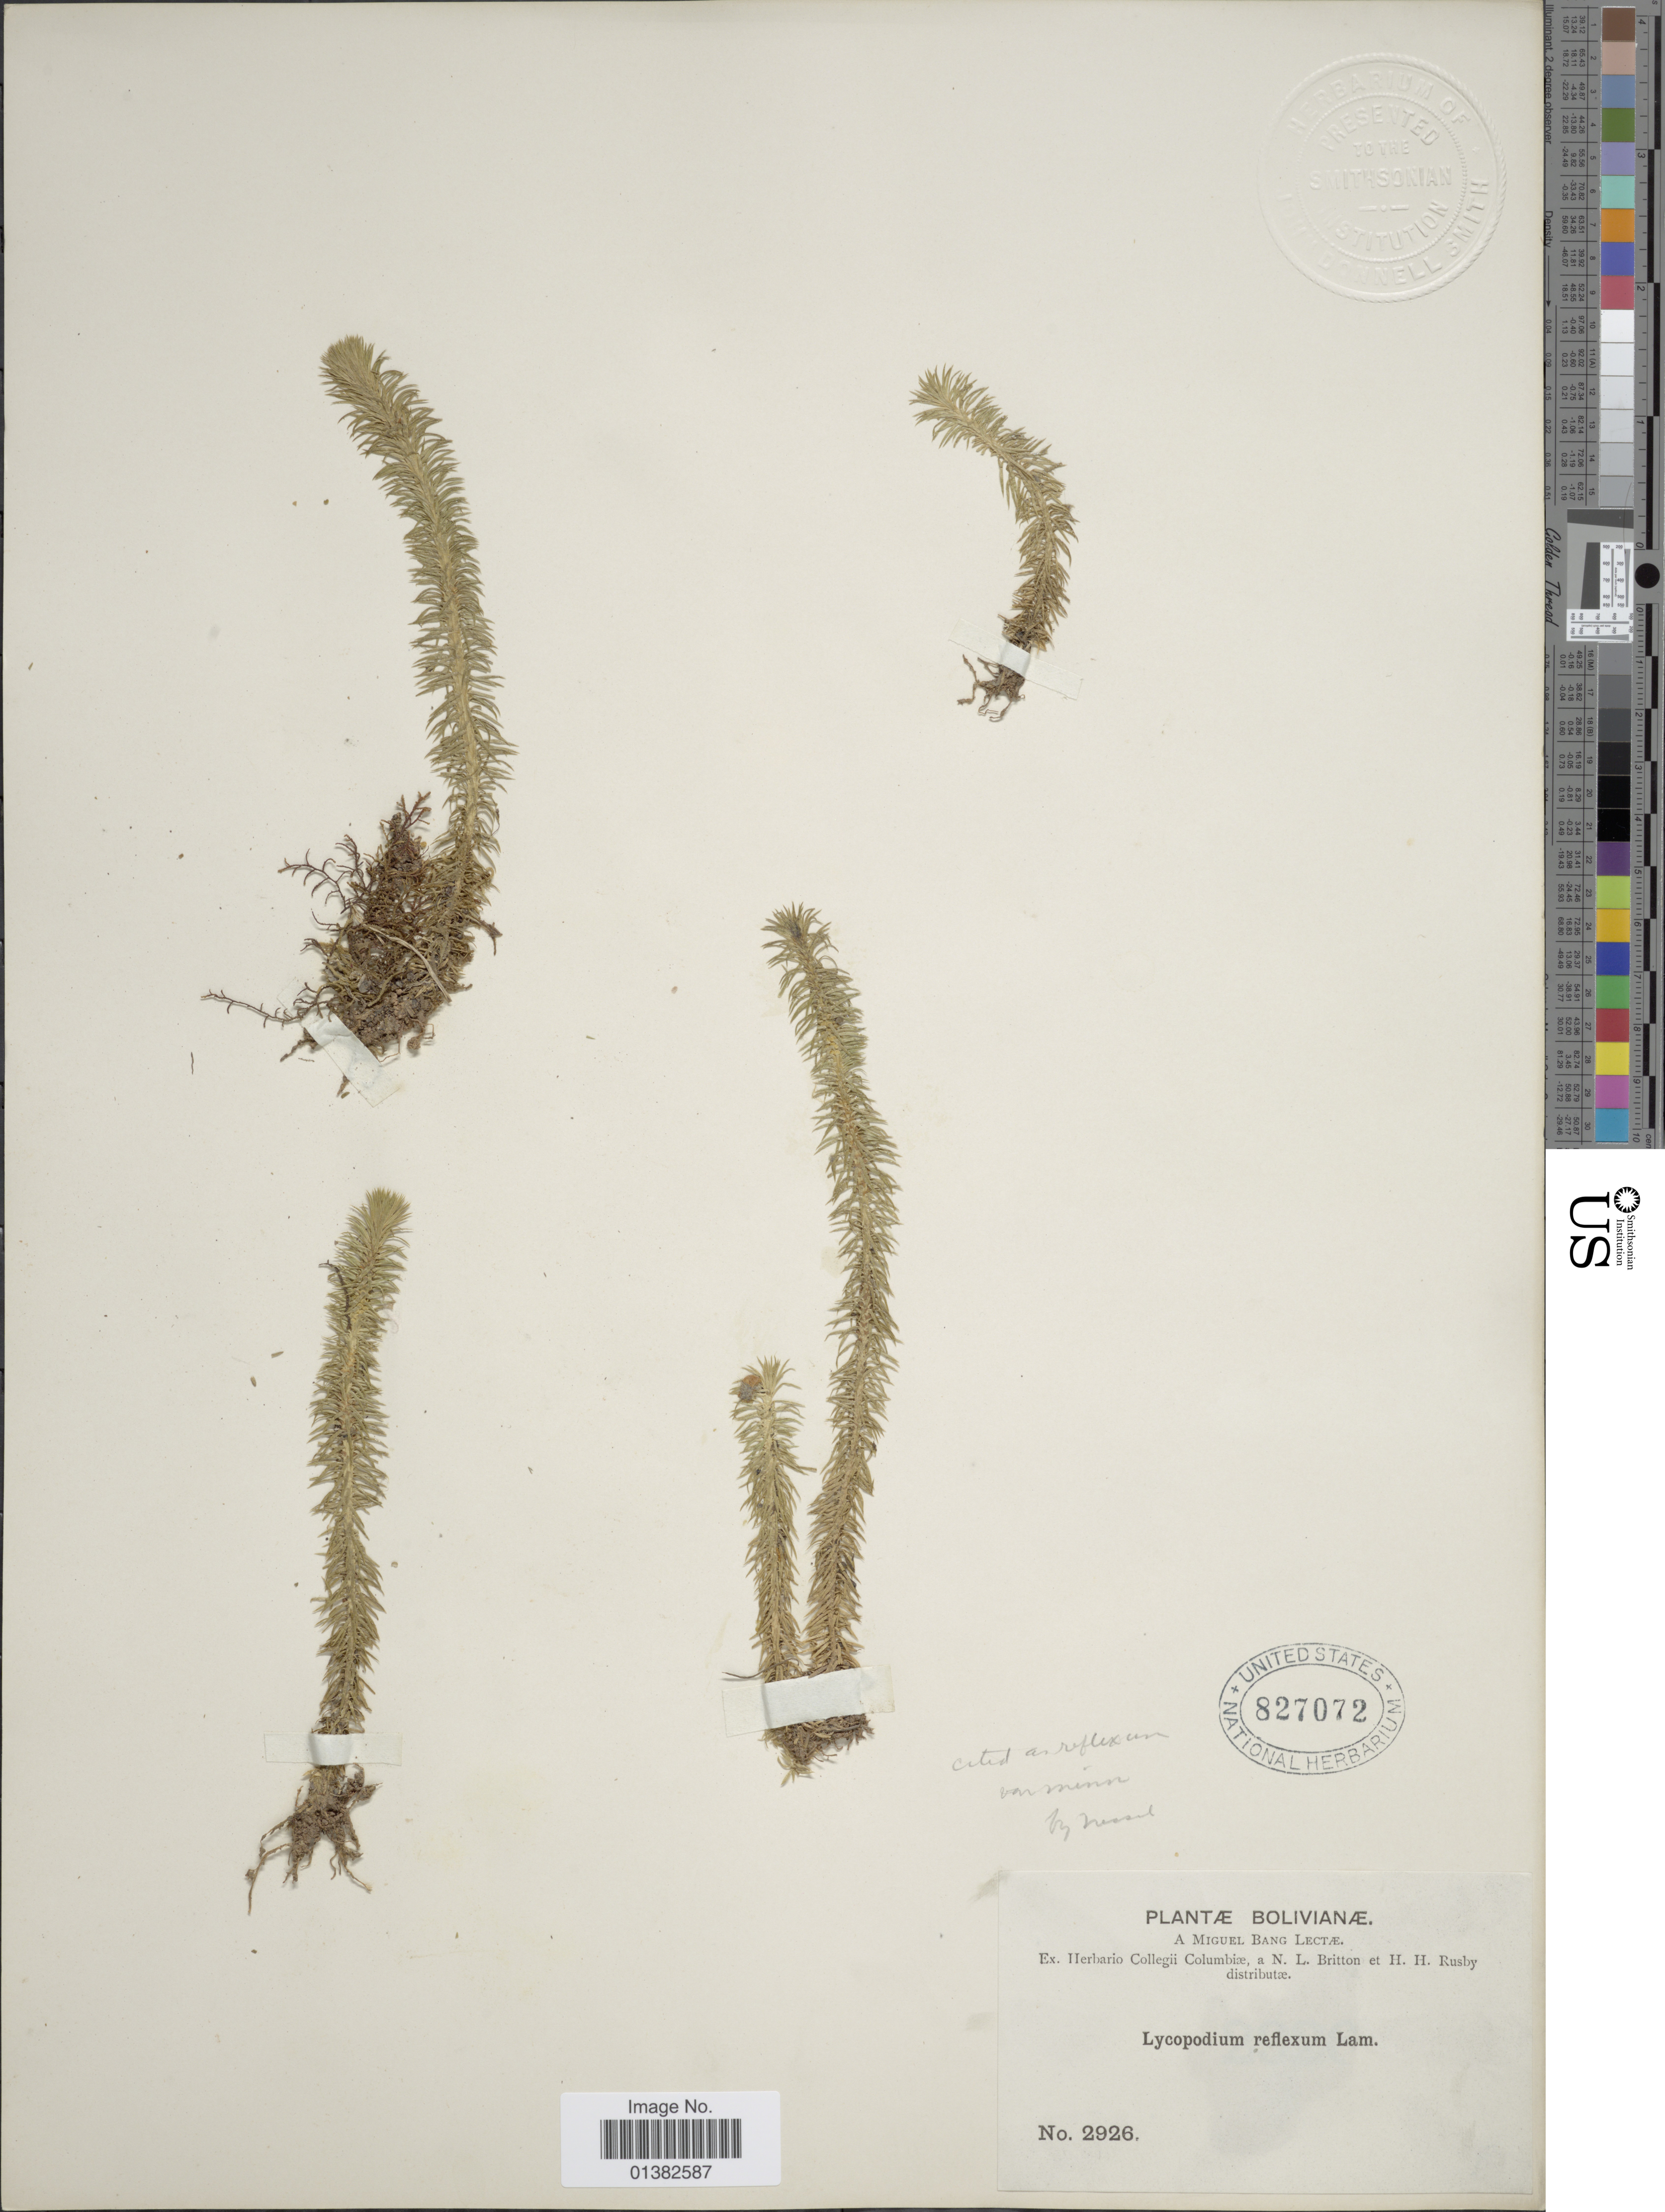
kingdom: Plantae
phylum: Tracheophyta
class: Lycopodiopsida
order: Lycopodiales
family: Lycopodiaceae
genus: Phlegmariurus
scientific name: Phlegmariurus reflexus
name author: (Lam.) B. Øllg.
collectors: M. Bang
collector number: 2926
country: Bolivia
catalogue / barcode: US 827072